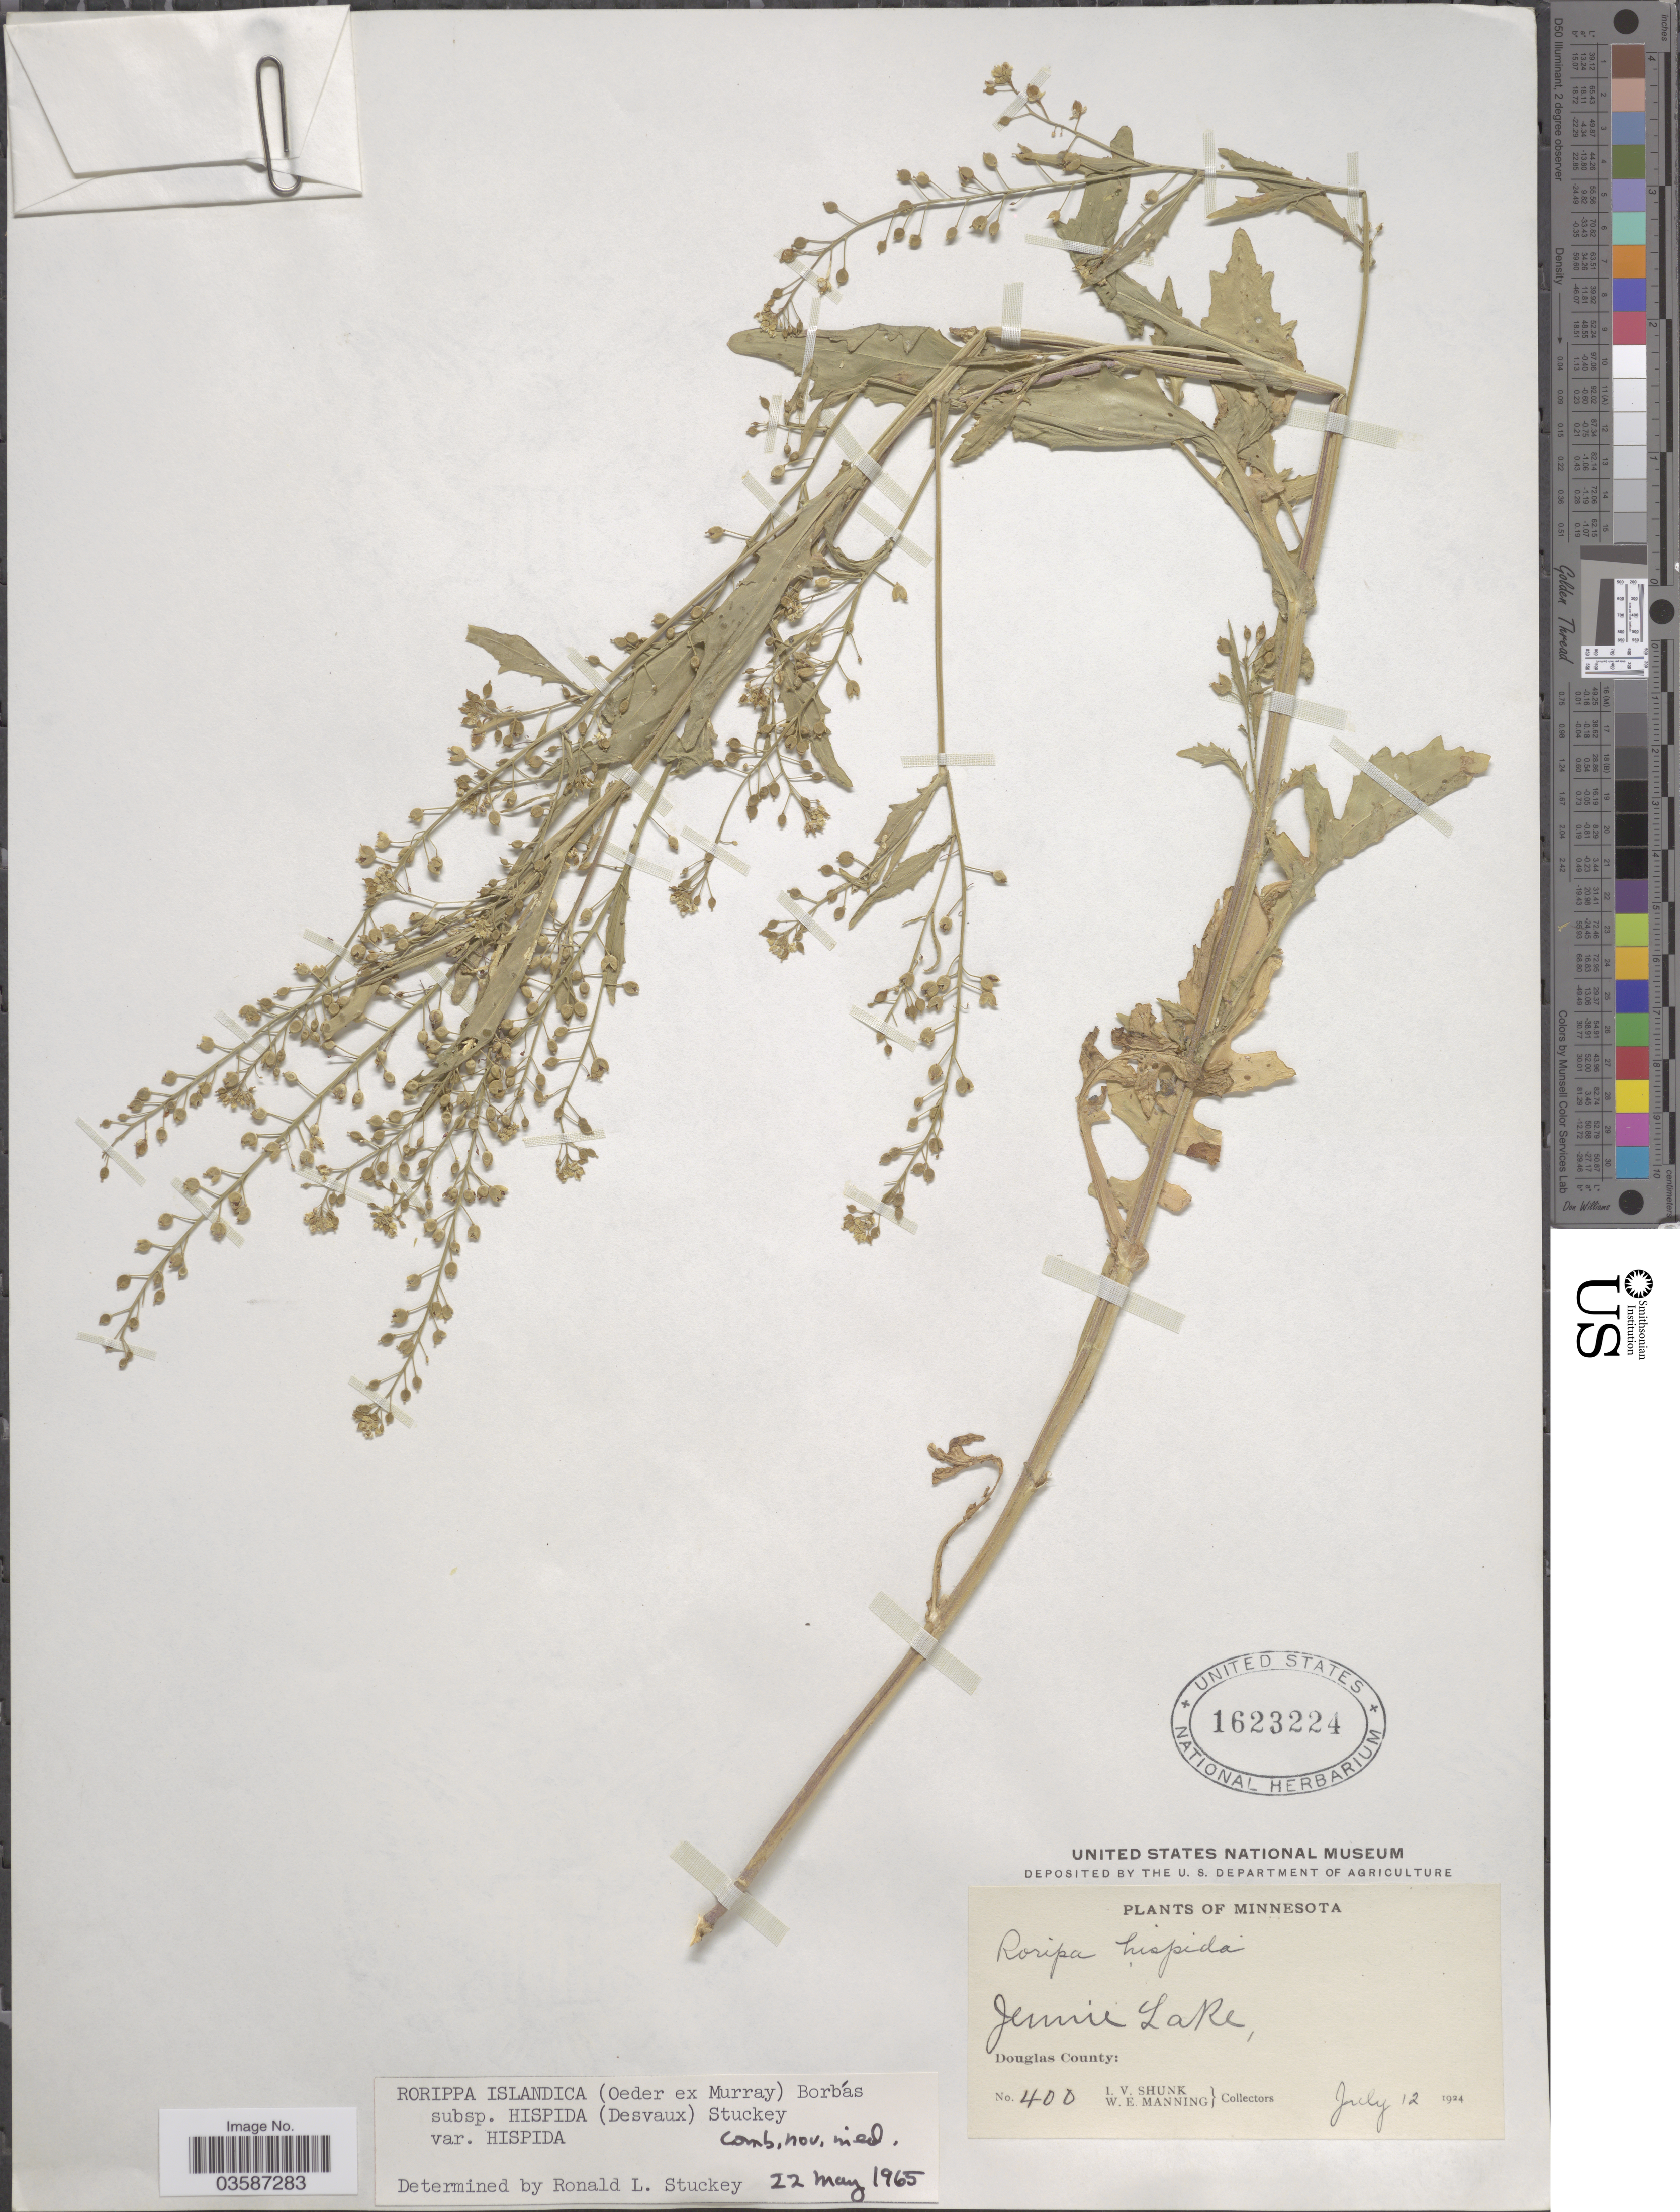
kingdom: Plantae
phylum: Tracheophyta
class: Magnoliopsida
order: Brassicales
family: Brassicaceae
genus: Rorippa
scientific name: Rorippa islandica var. hispida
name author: (Desv.) Butters & Abbe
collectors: I. Shunk & W. Manning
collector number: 400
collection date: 1924-07-12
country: United States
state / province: Minnesota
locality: Jennie Lake, Douglas County.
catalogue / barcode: US 1623224